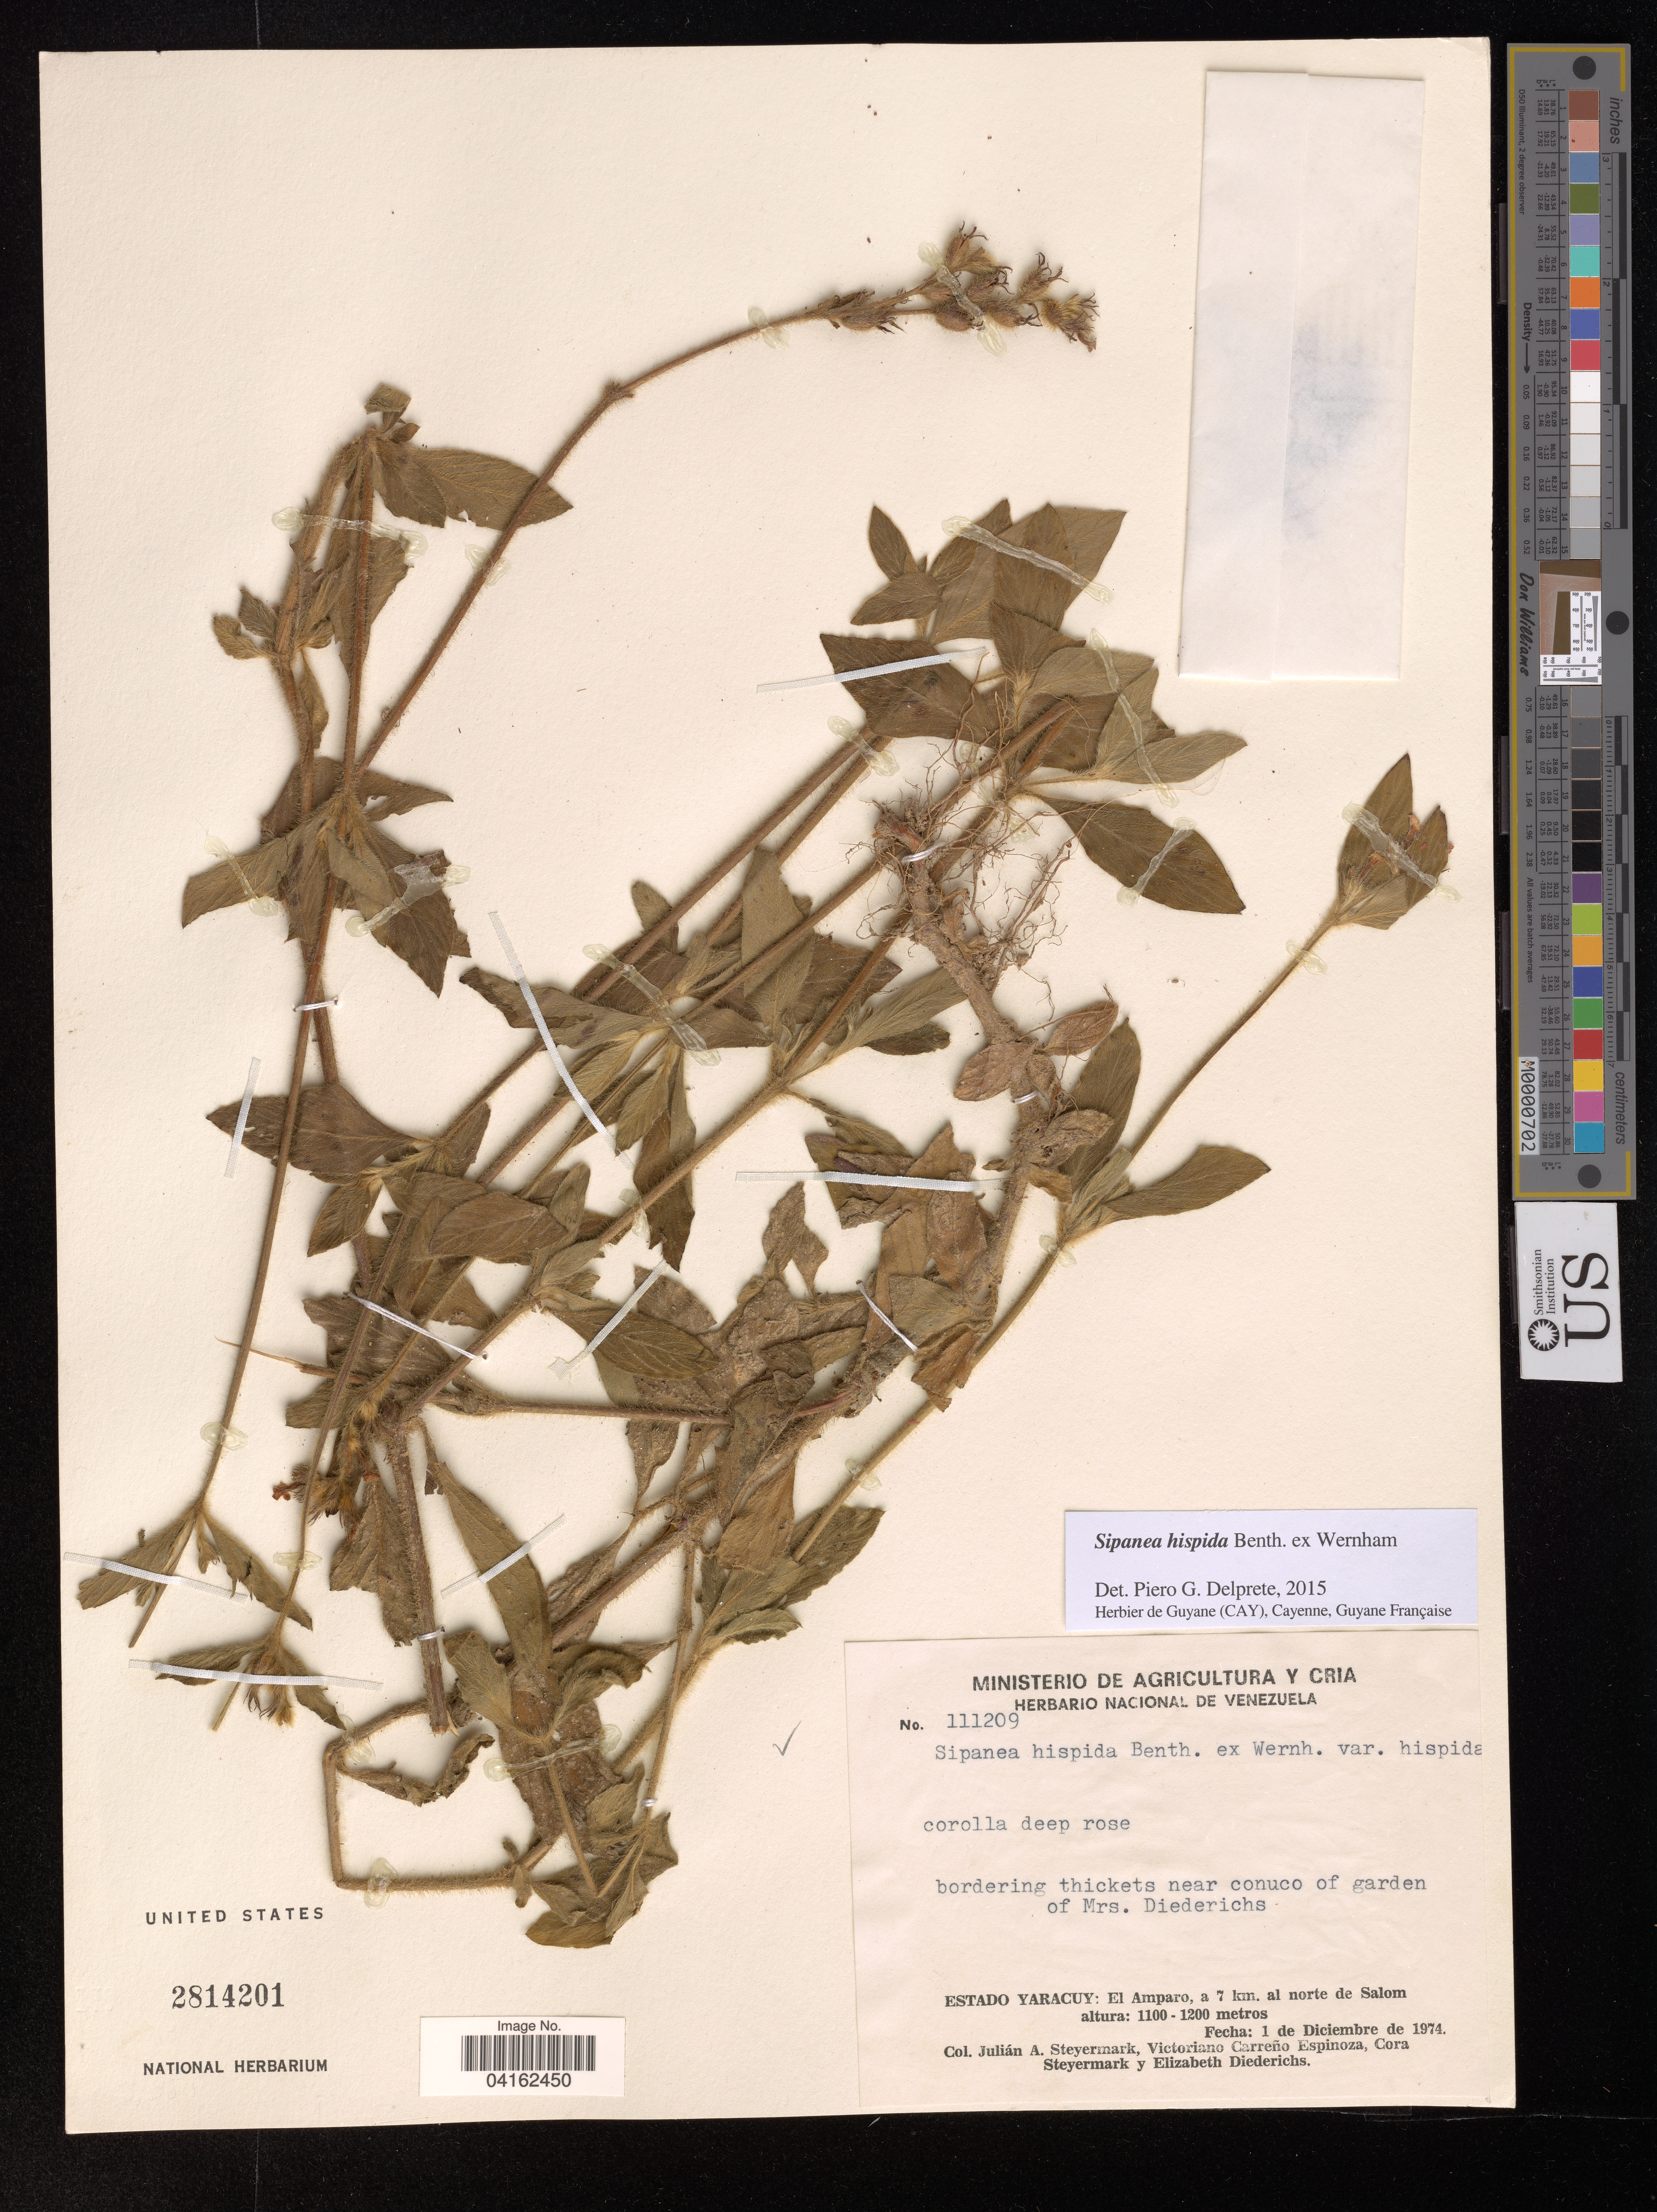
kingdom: Plantae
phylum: Tracheophyta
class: Magnoliopsida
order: Gentianales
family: Rubiaceae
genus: Sipanea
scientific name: Sipanea hispida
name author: Benth. ex Wernham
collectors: J. Steyermark, V. Carreño Espinoza, C. Steyermark & E. Diederichs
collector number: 111209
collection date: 1974-12-01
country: Venezuela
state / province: Yaracuy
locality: Bordering thickets near conuco of garden of Mrs. Diederichs. El Amparo, a 7 km. al norte de Salom.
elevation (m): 1100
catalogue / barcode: US 2814201